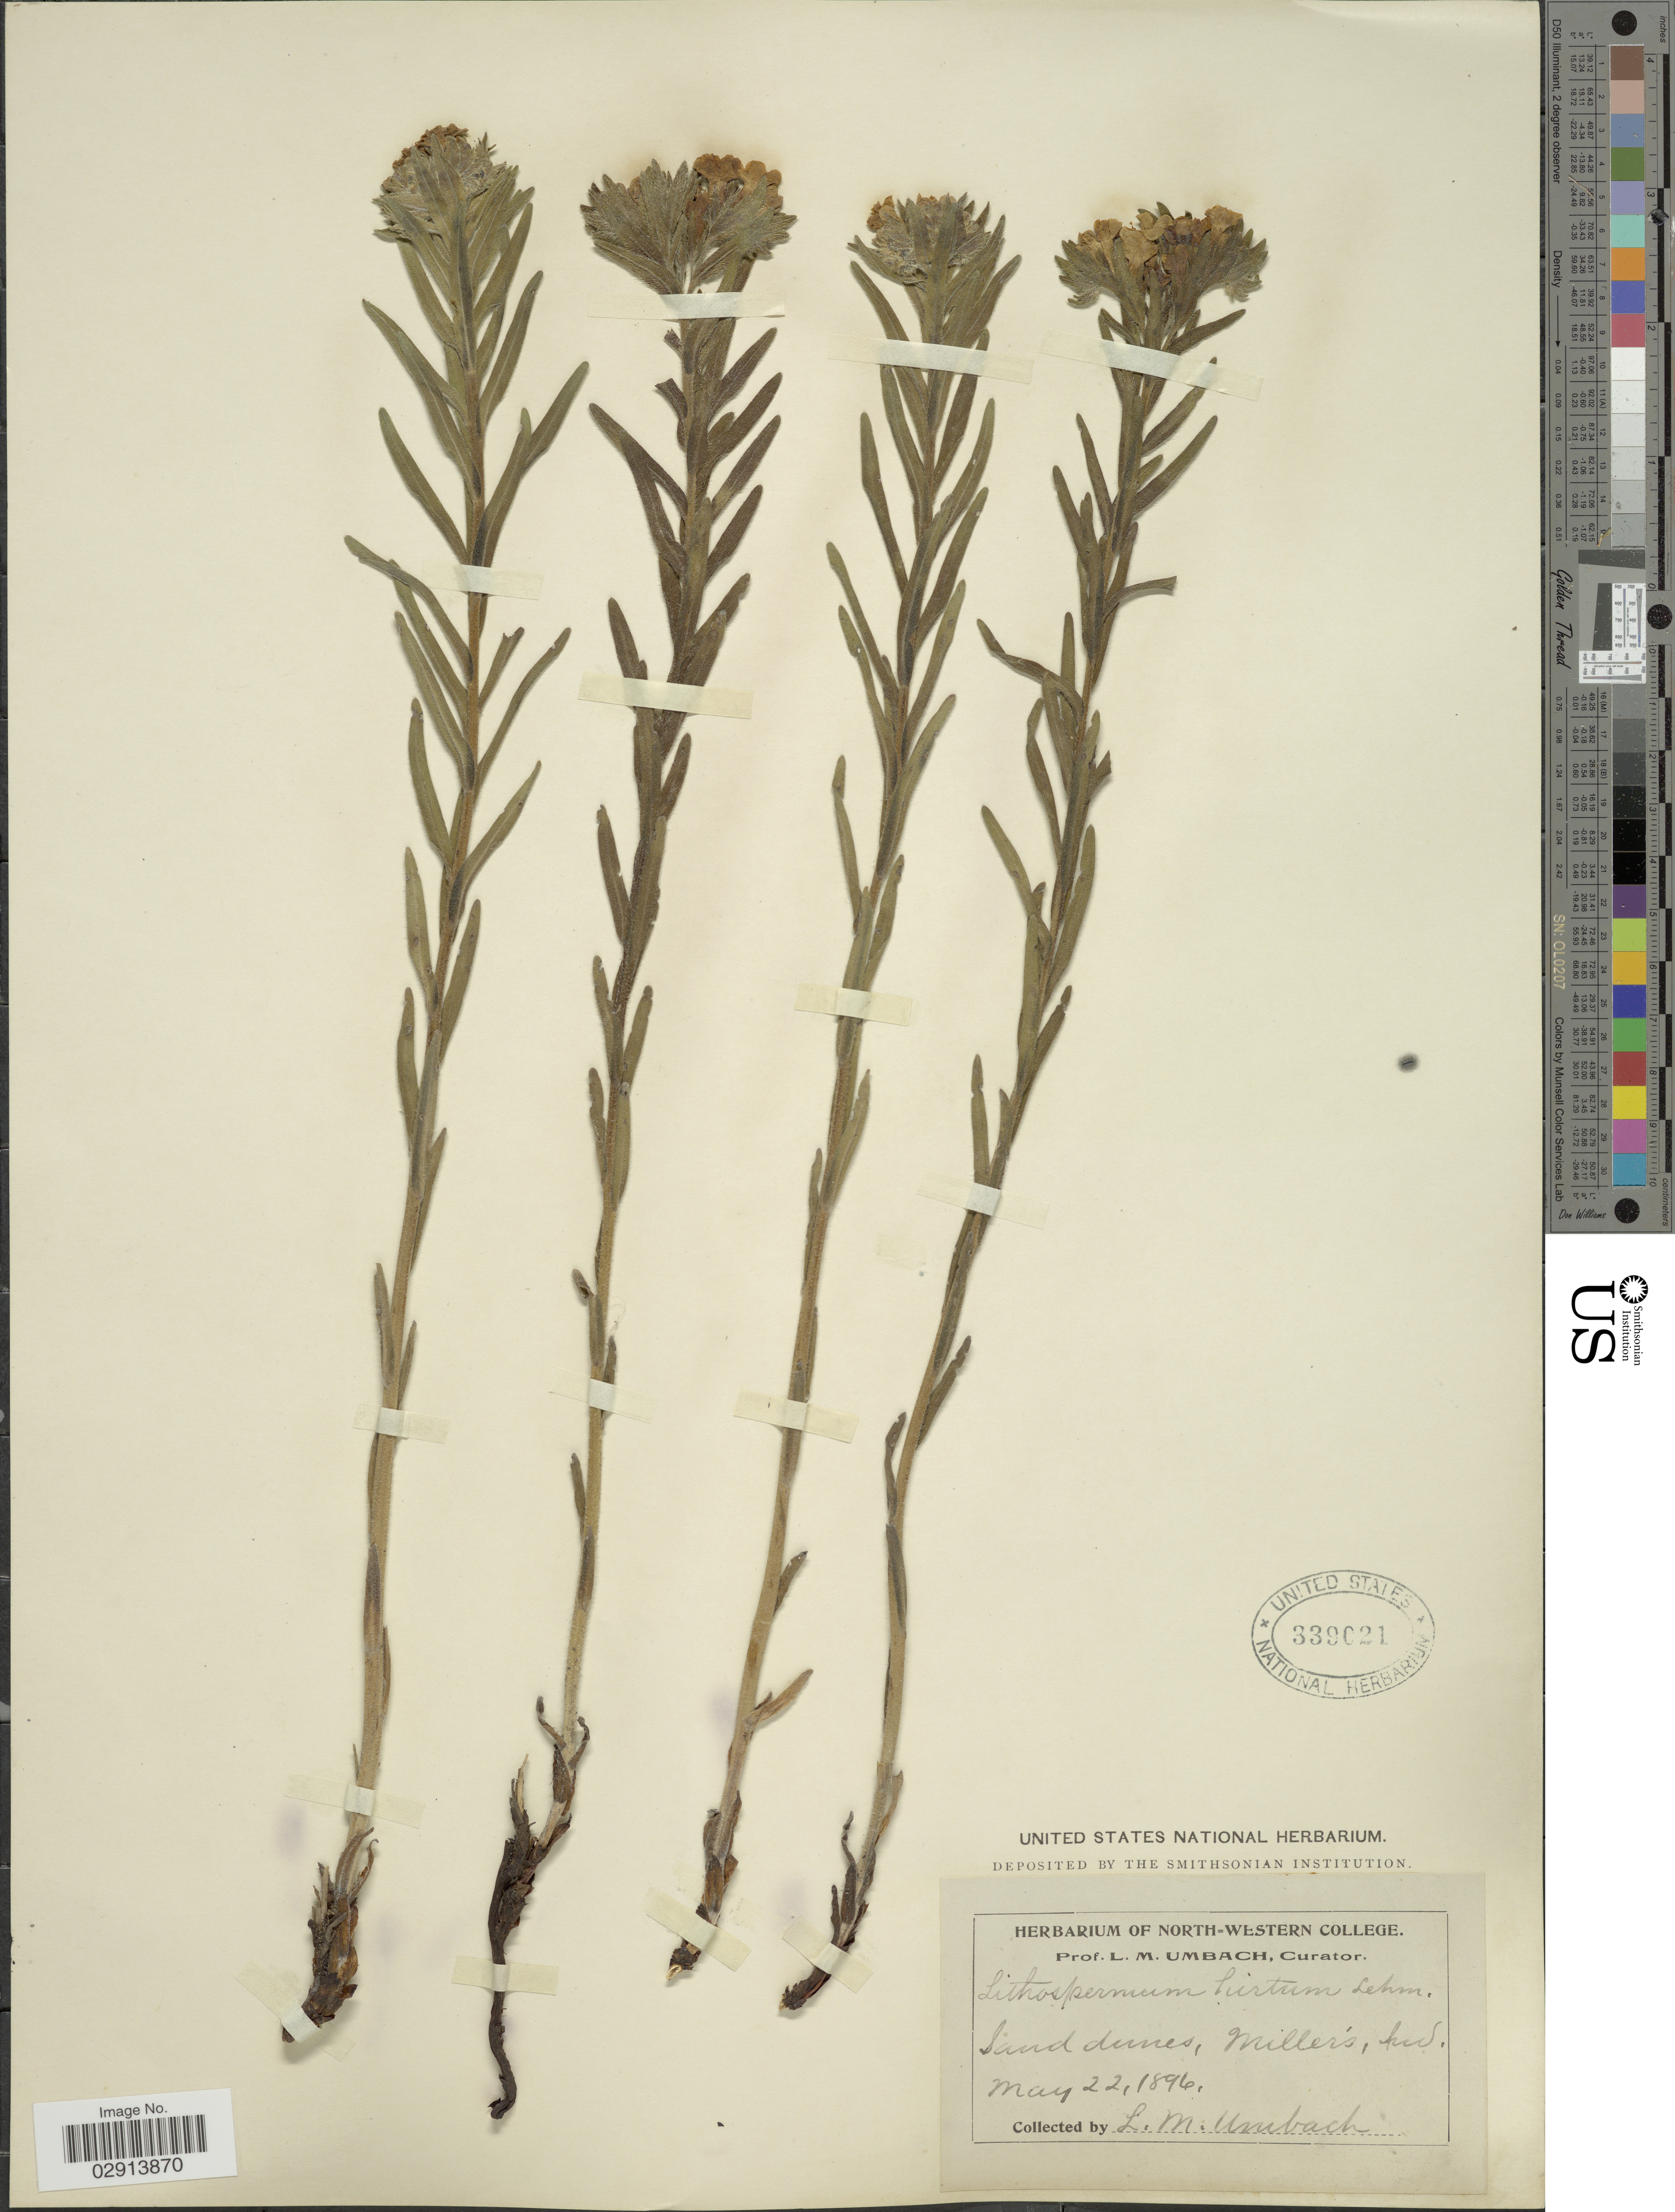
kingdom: Plantae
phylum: Tracheophyta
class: Magnoliopsida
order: Boraginales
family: Boraginaceae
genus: Lithospermum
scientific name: Lithospermum caroliniense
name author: (J.F. Gmel.) MacMill.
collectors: L. M. Umbach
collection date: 1896-05-22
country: United States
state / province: Indiana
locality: Miller's, Ind.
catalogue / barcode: US 339021